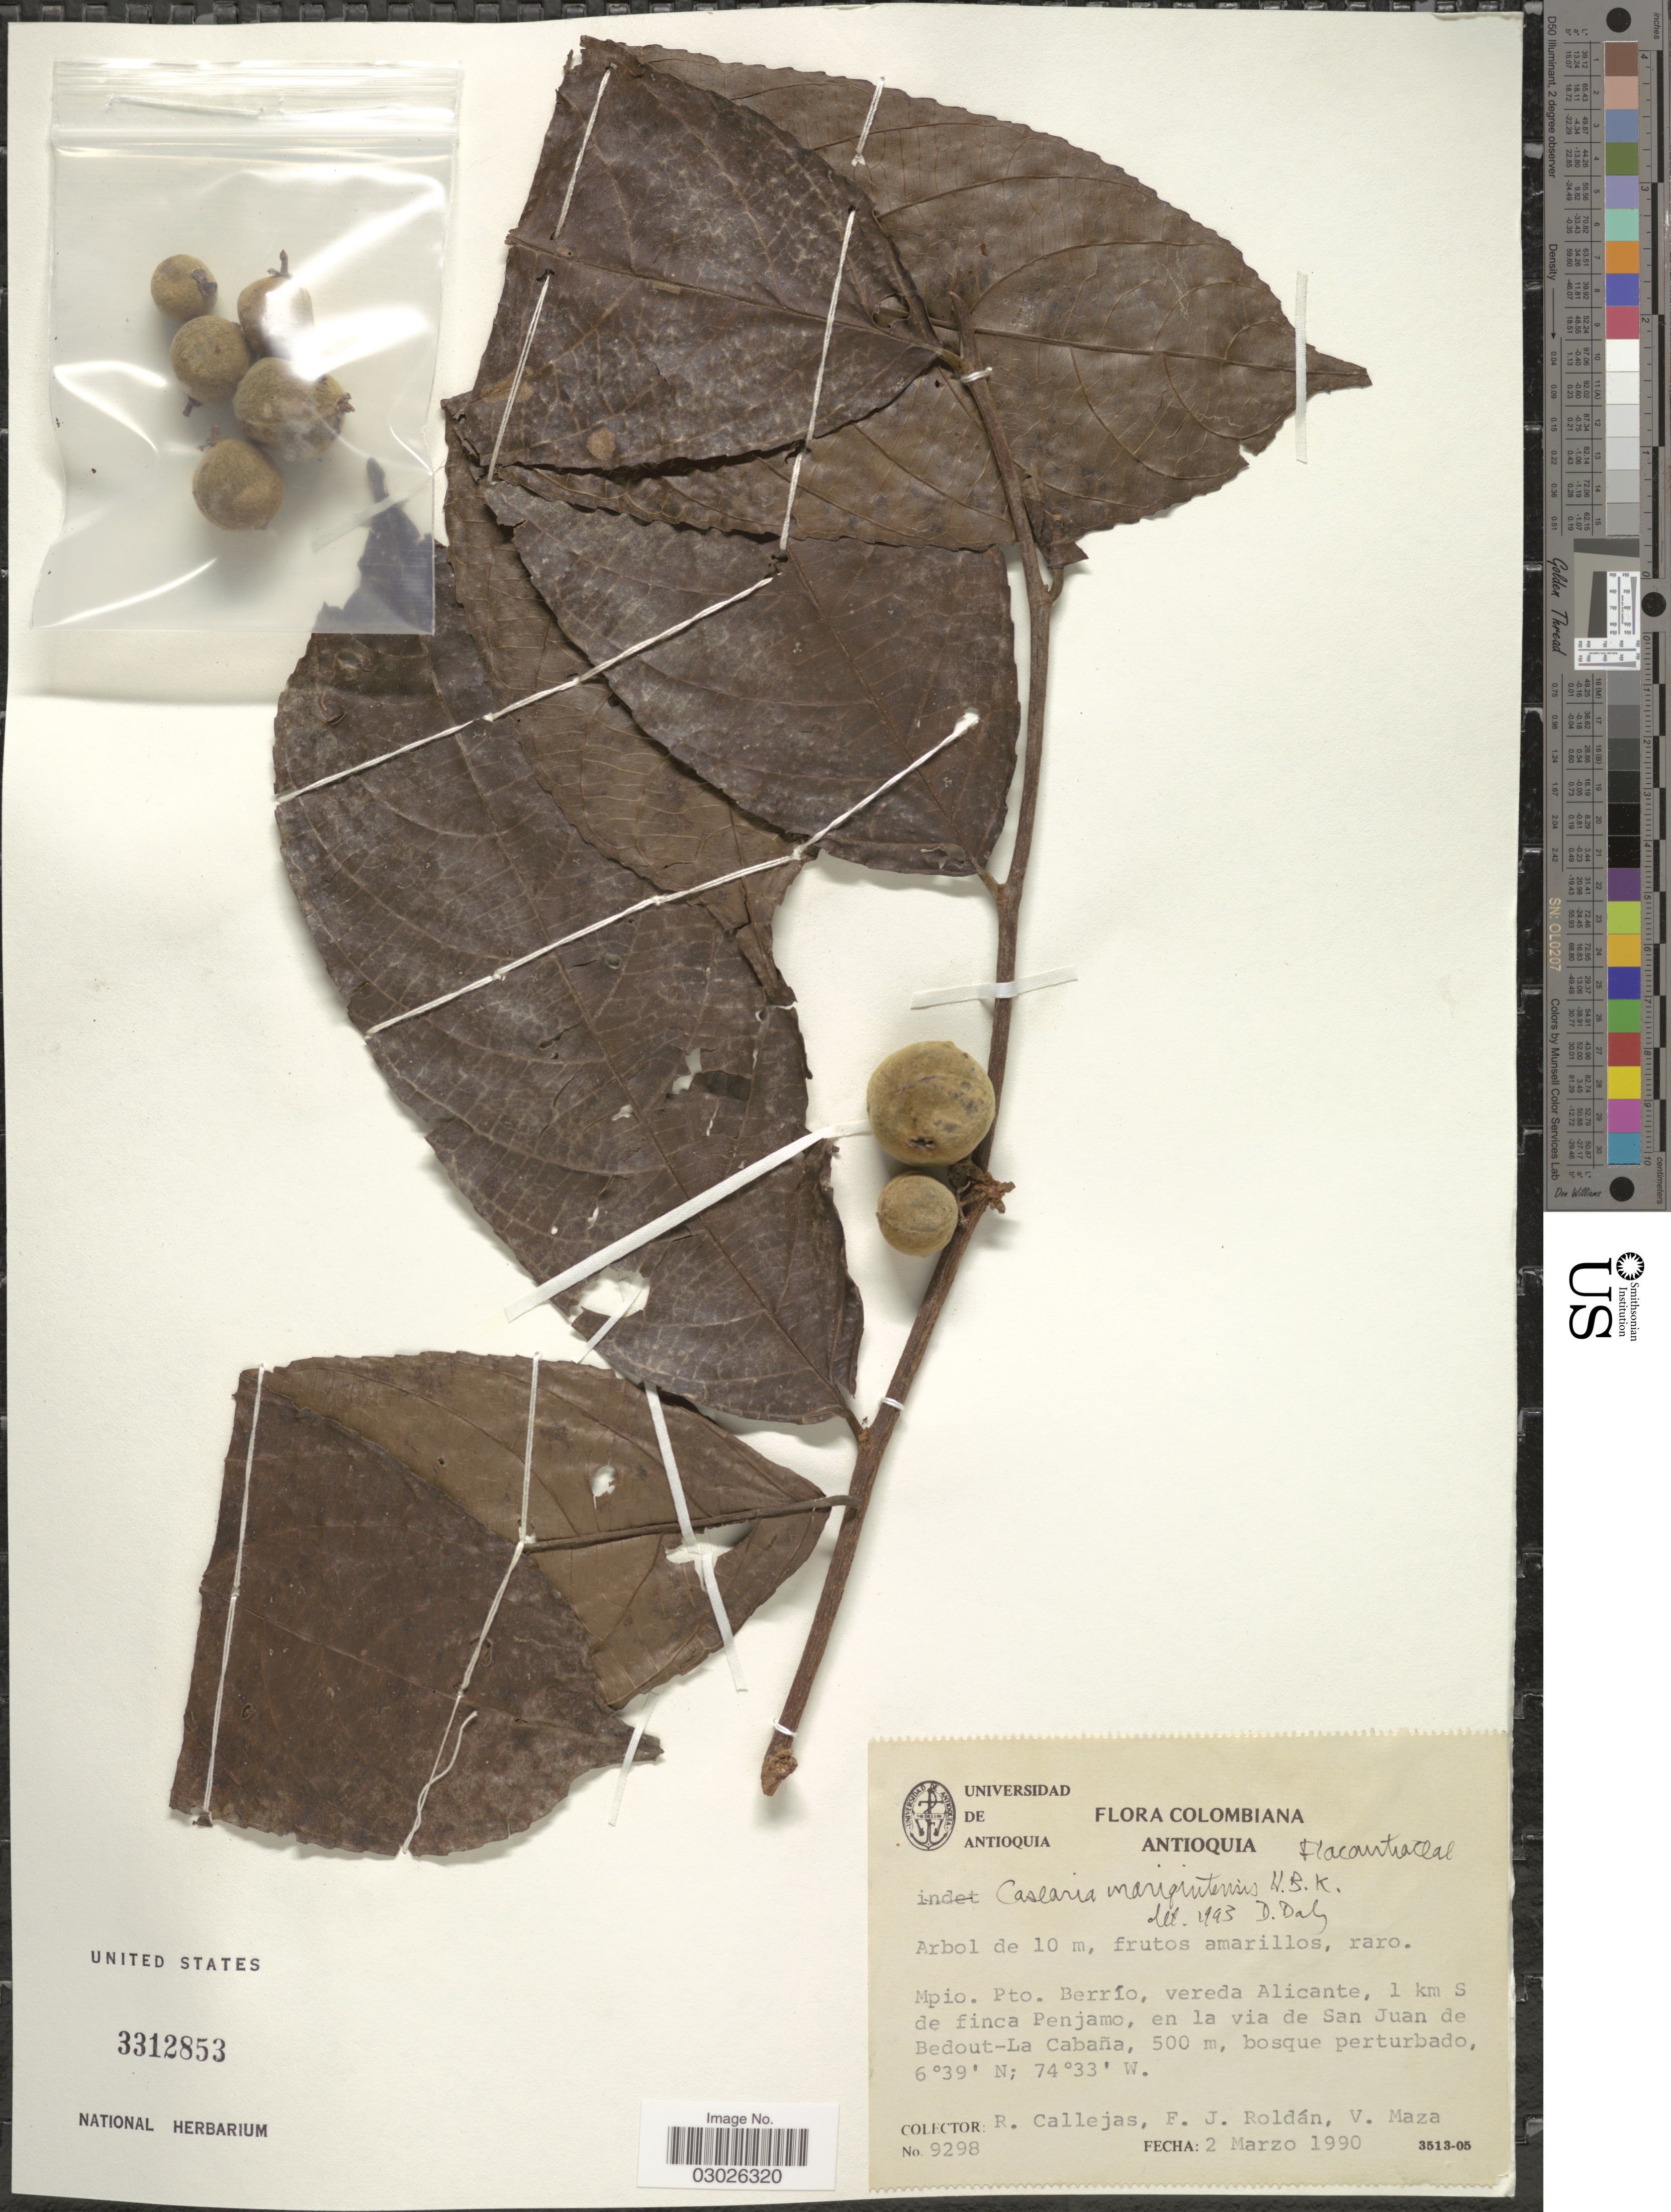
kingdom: Plantae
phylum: Tracheophyta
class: Magnoliopsida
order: Malpighiales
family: Salicaceae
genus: Casearia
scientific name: Casearia mariquitensis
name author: Kunth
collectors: R. Callejas, F. J. Roldán & V. Maza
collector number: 9298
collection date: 1990-03-02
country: Colombia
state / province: Antioquia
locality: Mpio. Pto. Berrío, vereda Alicante, 1 km S de finca Penjamo, en la via de San Juan de Bedout-La Cabaña.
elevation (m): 500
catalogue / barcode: US 3312853